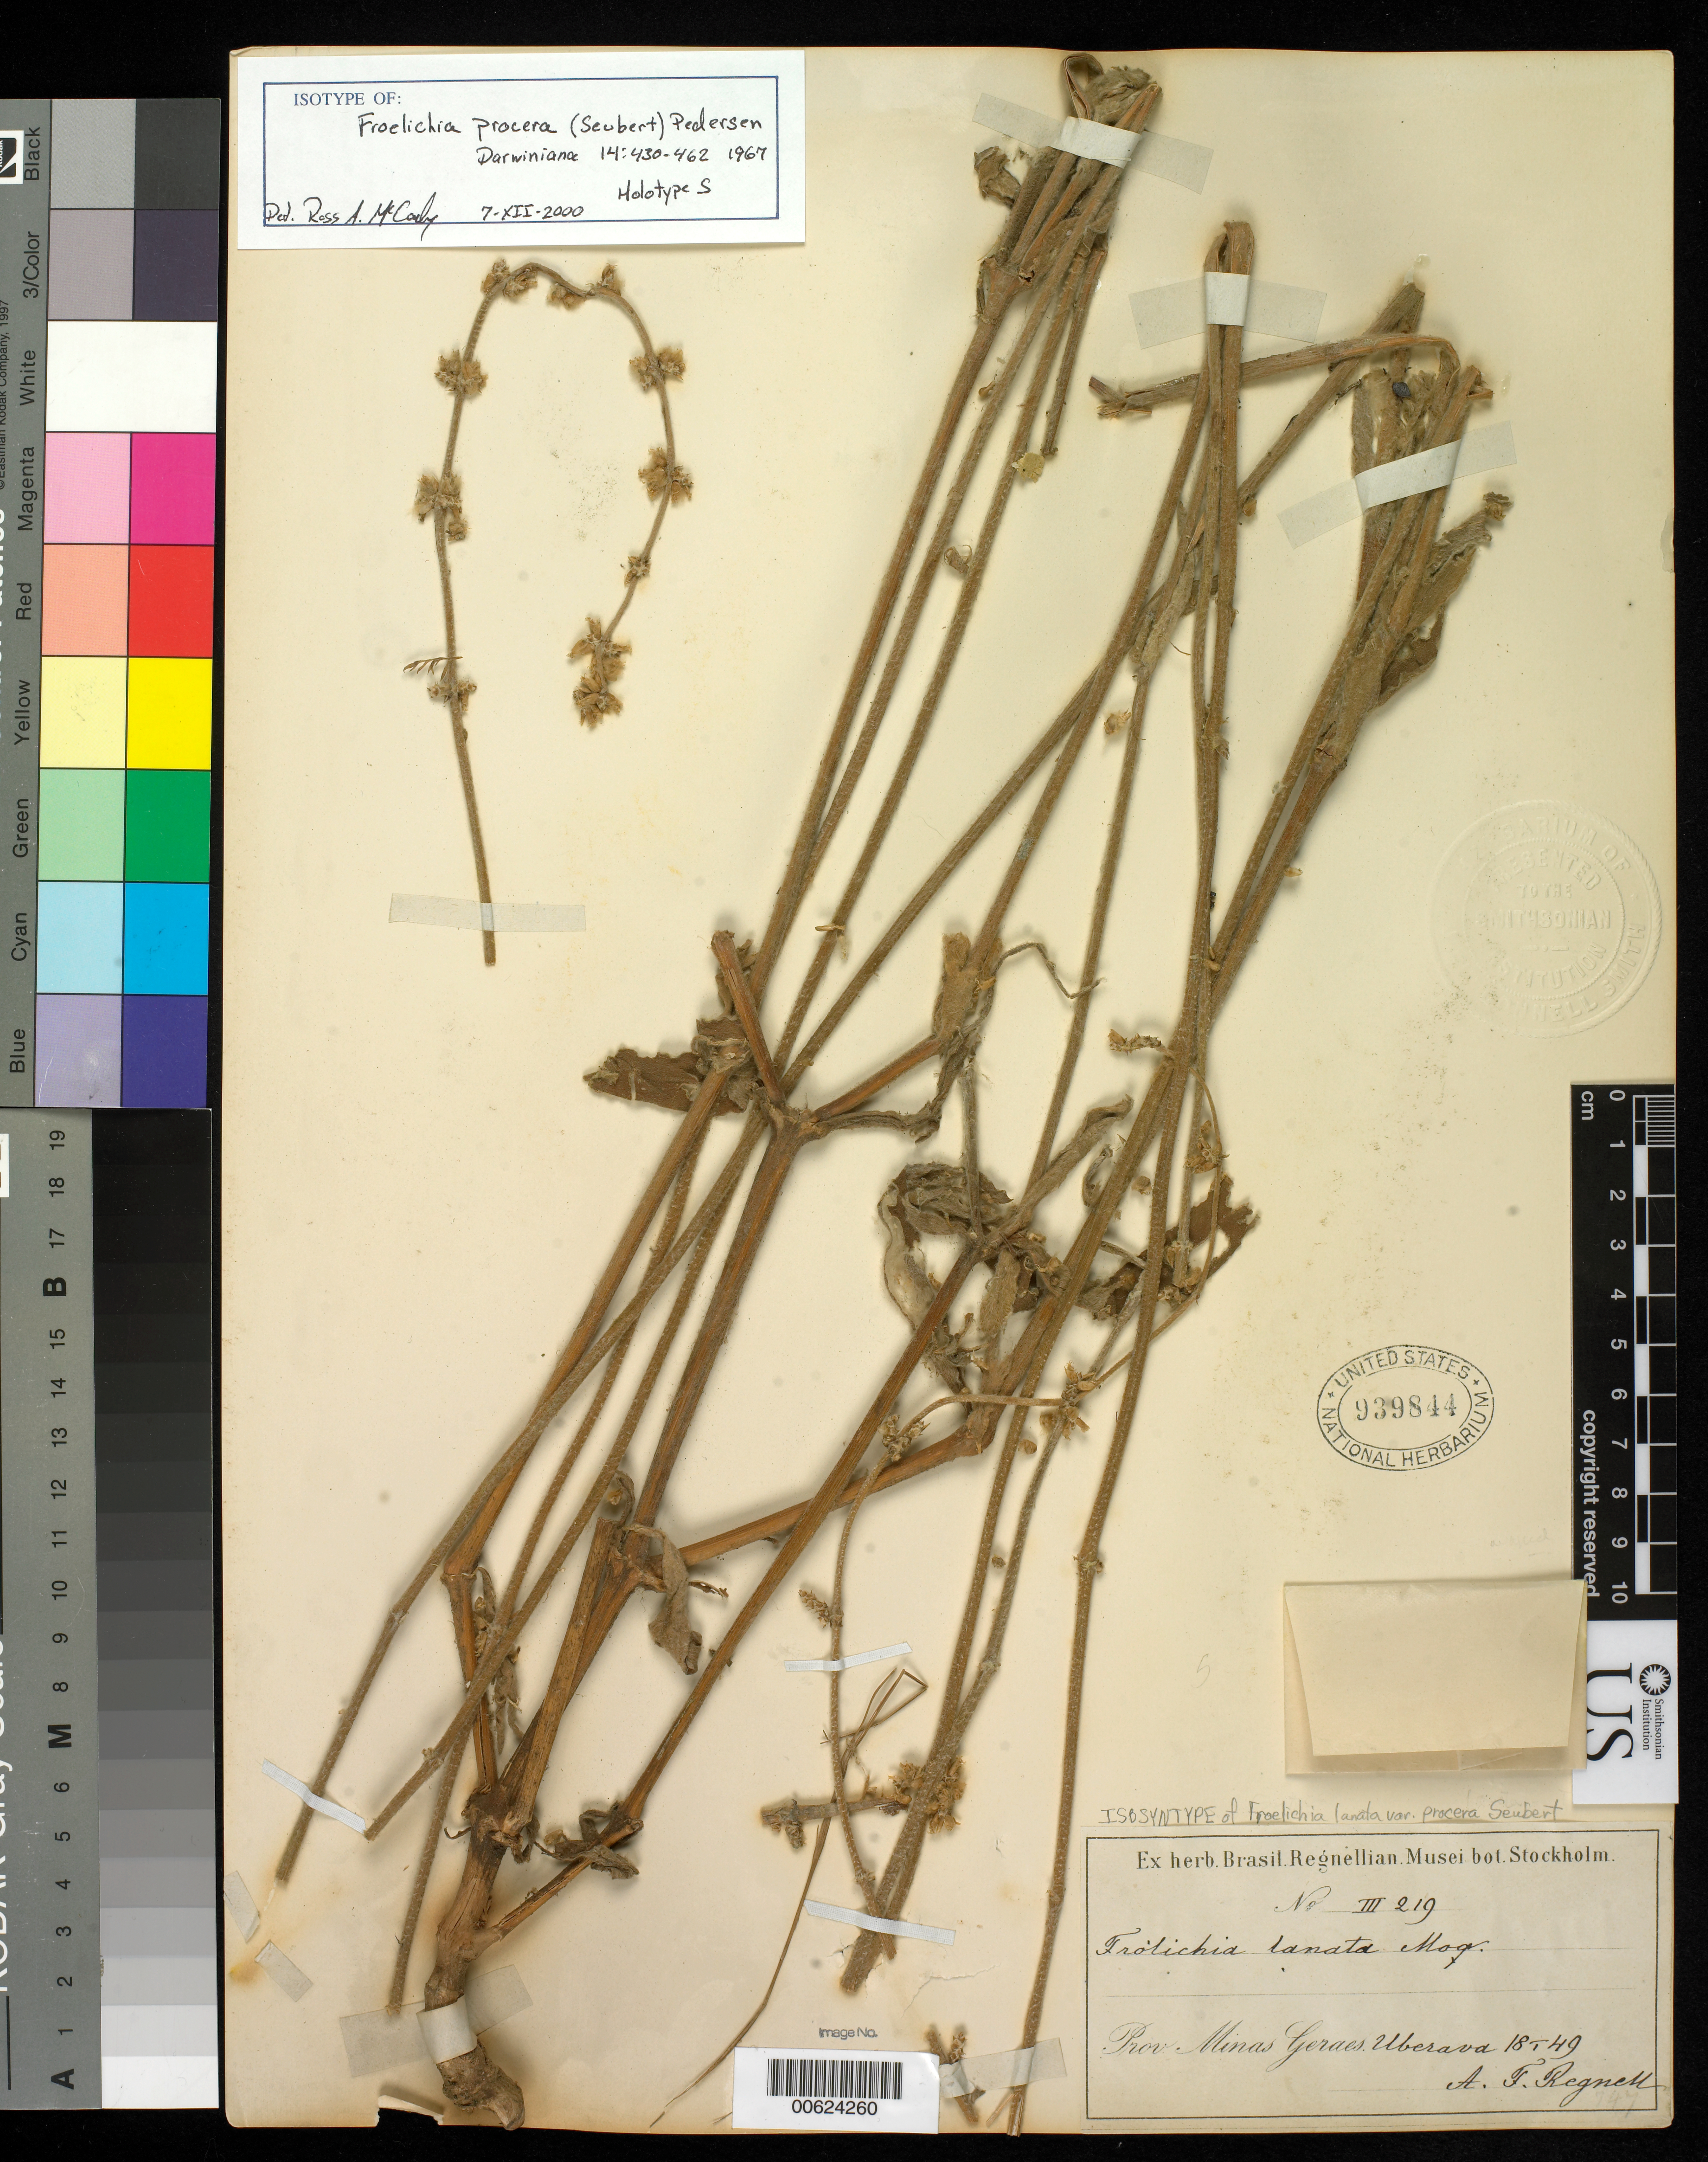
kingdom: Plantae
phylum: Tracheophyta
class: Magnoliopsida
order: Caryophyllales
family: Amaranthaceae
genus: Froelichia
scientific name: Froelichia lanata var. procera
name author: Seub. in Mart.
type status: Isosyntype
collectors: A. F. Regnell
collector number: III 219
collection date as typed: Jan 1849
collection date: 1849-01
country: Brazil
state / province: Minas Gerais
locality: Uberava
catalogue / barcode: US 939844